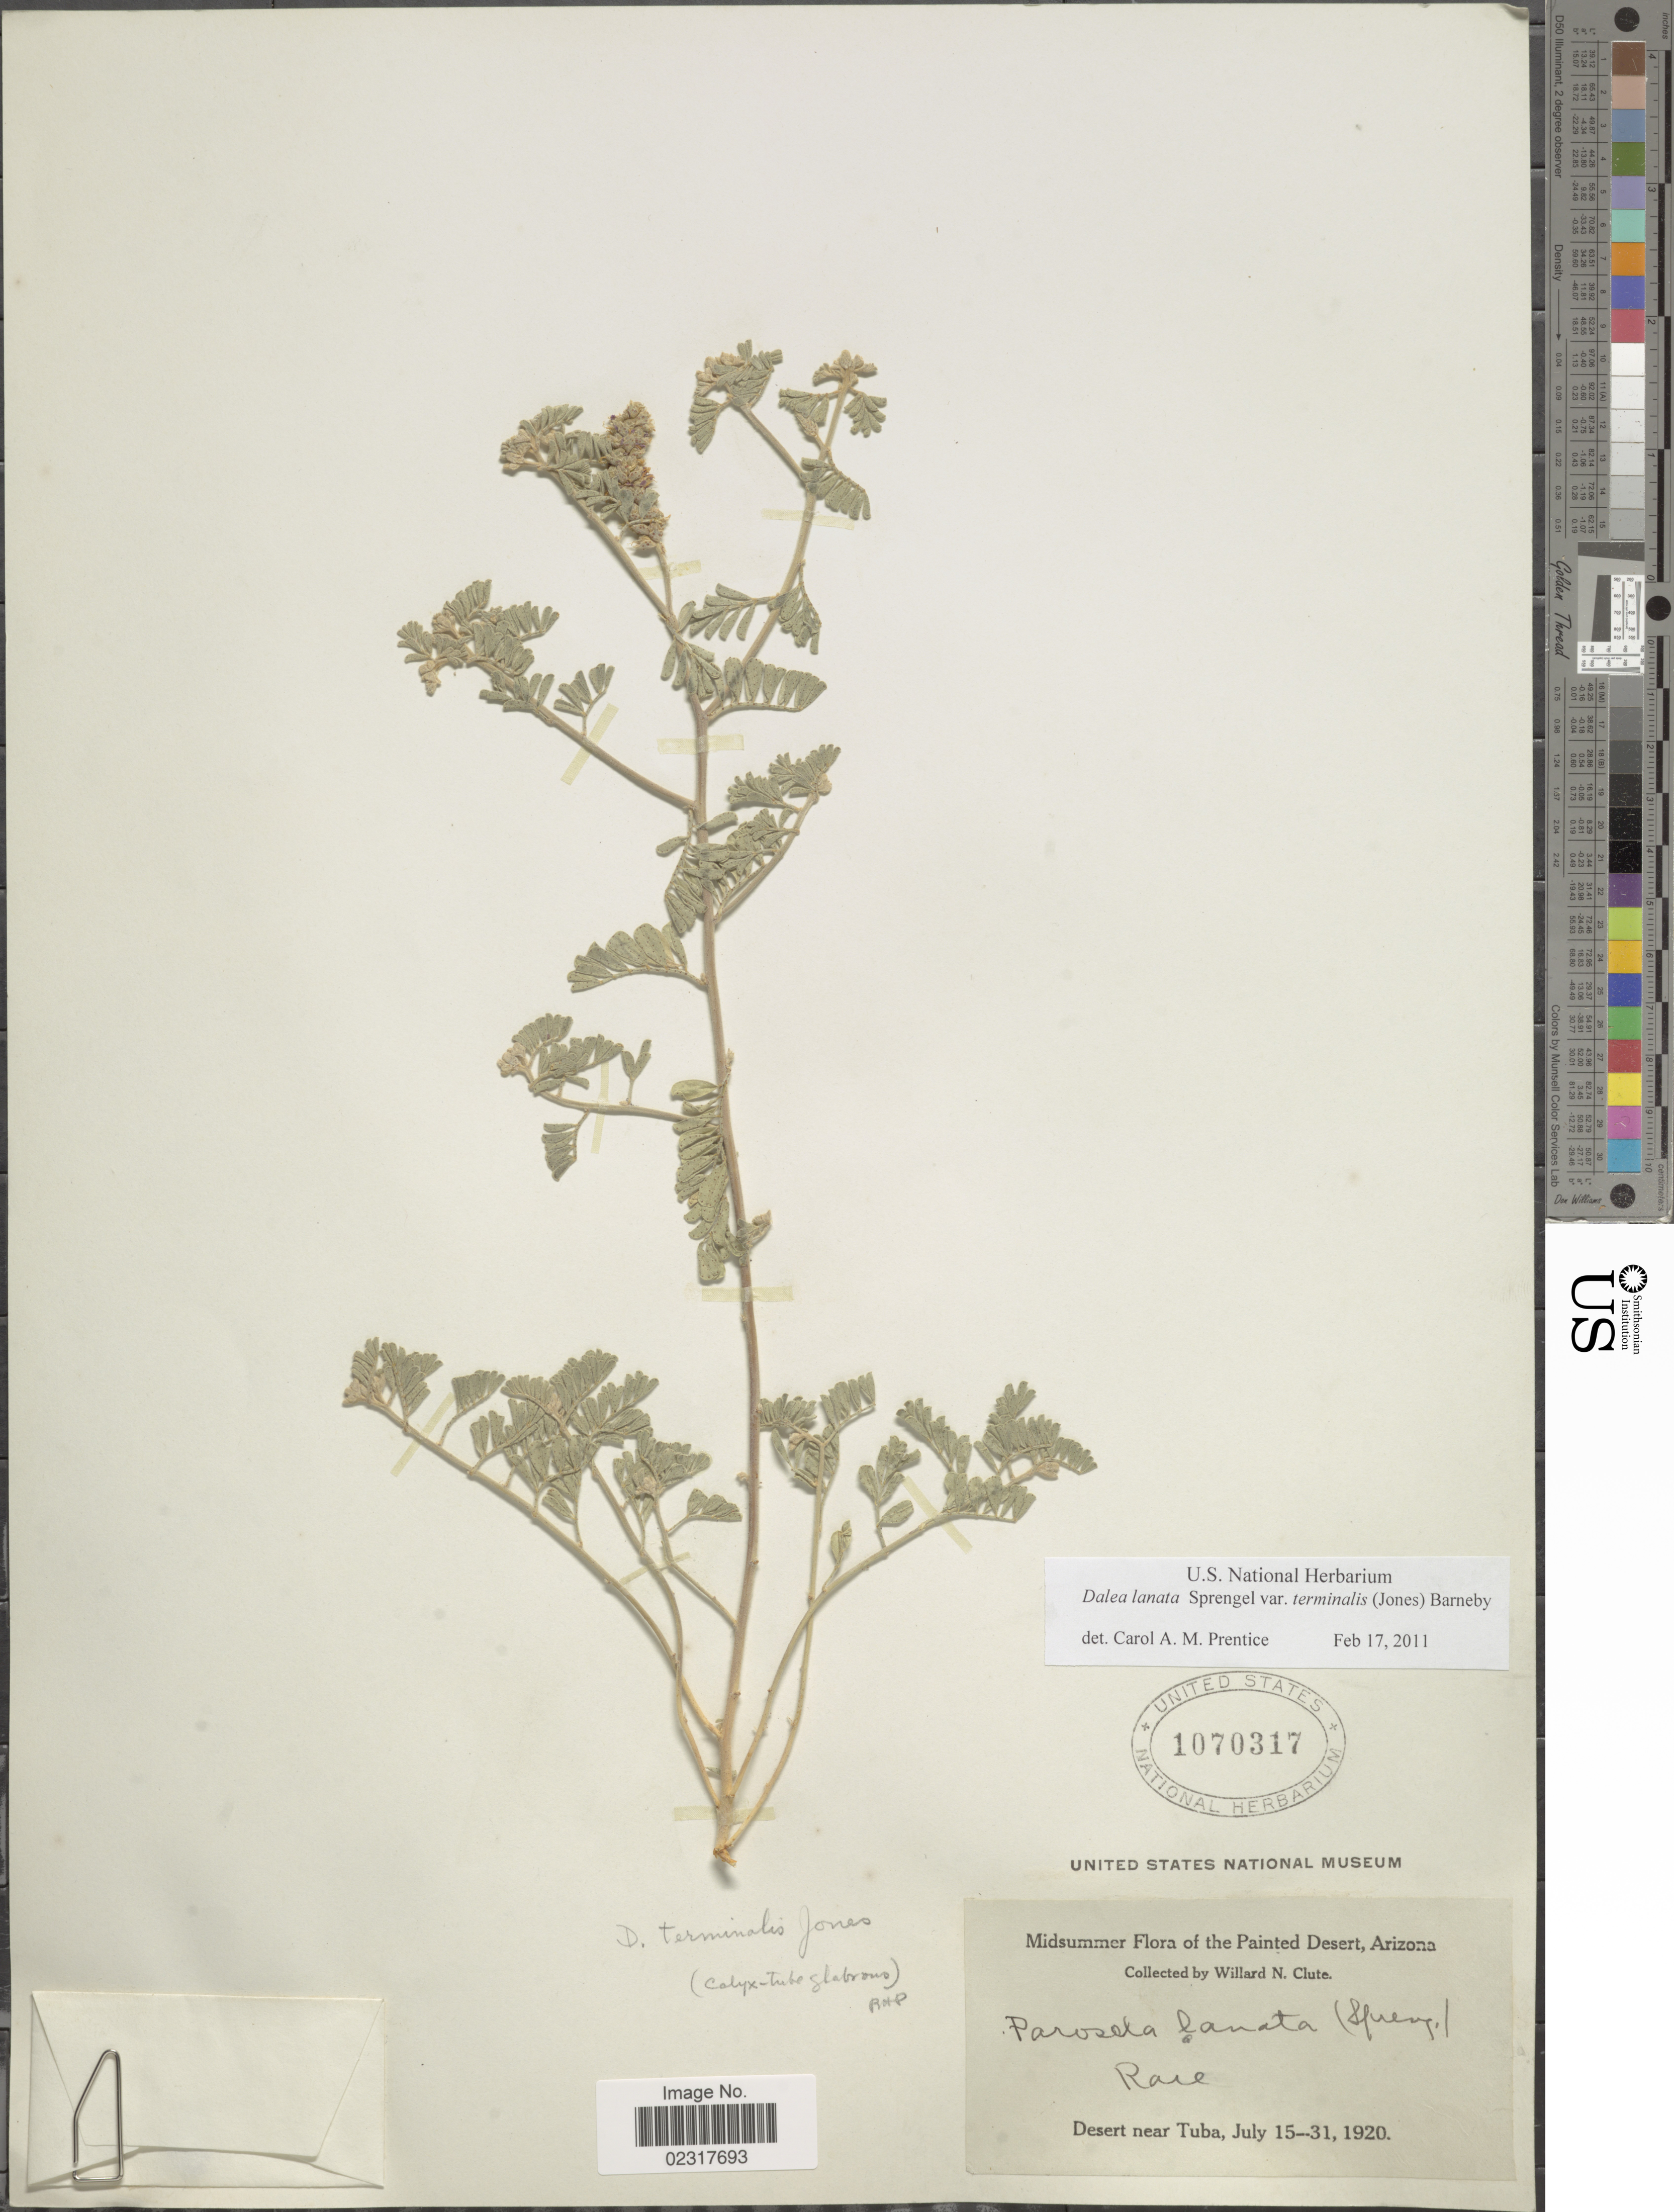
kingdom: Plantae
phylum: Tracheophyta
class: Magnoliopsida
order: Fabales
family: Fabaceae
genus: Dalea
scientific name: Dalea lanata var. terminalis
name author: (M.E. Jones) Barneby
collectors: W. N. Clute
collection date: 1920-07-15/1920-07-31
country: United States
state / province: Arizona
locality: Painted Desert, desert near Tuba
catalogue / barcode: US 1070317